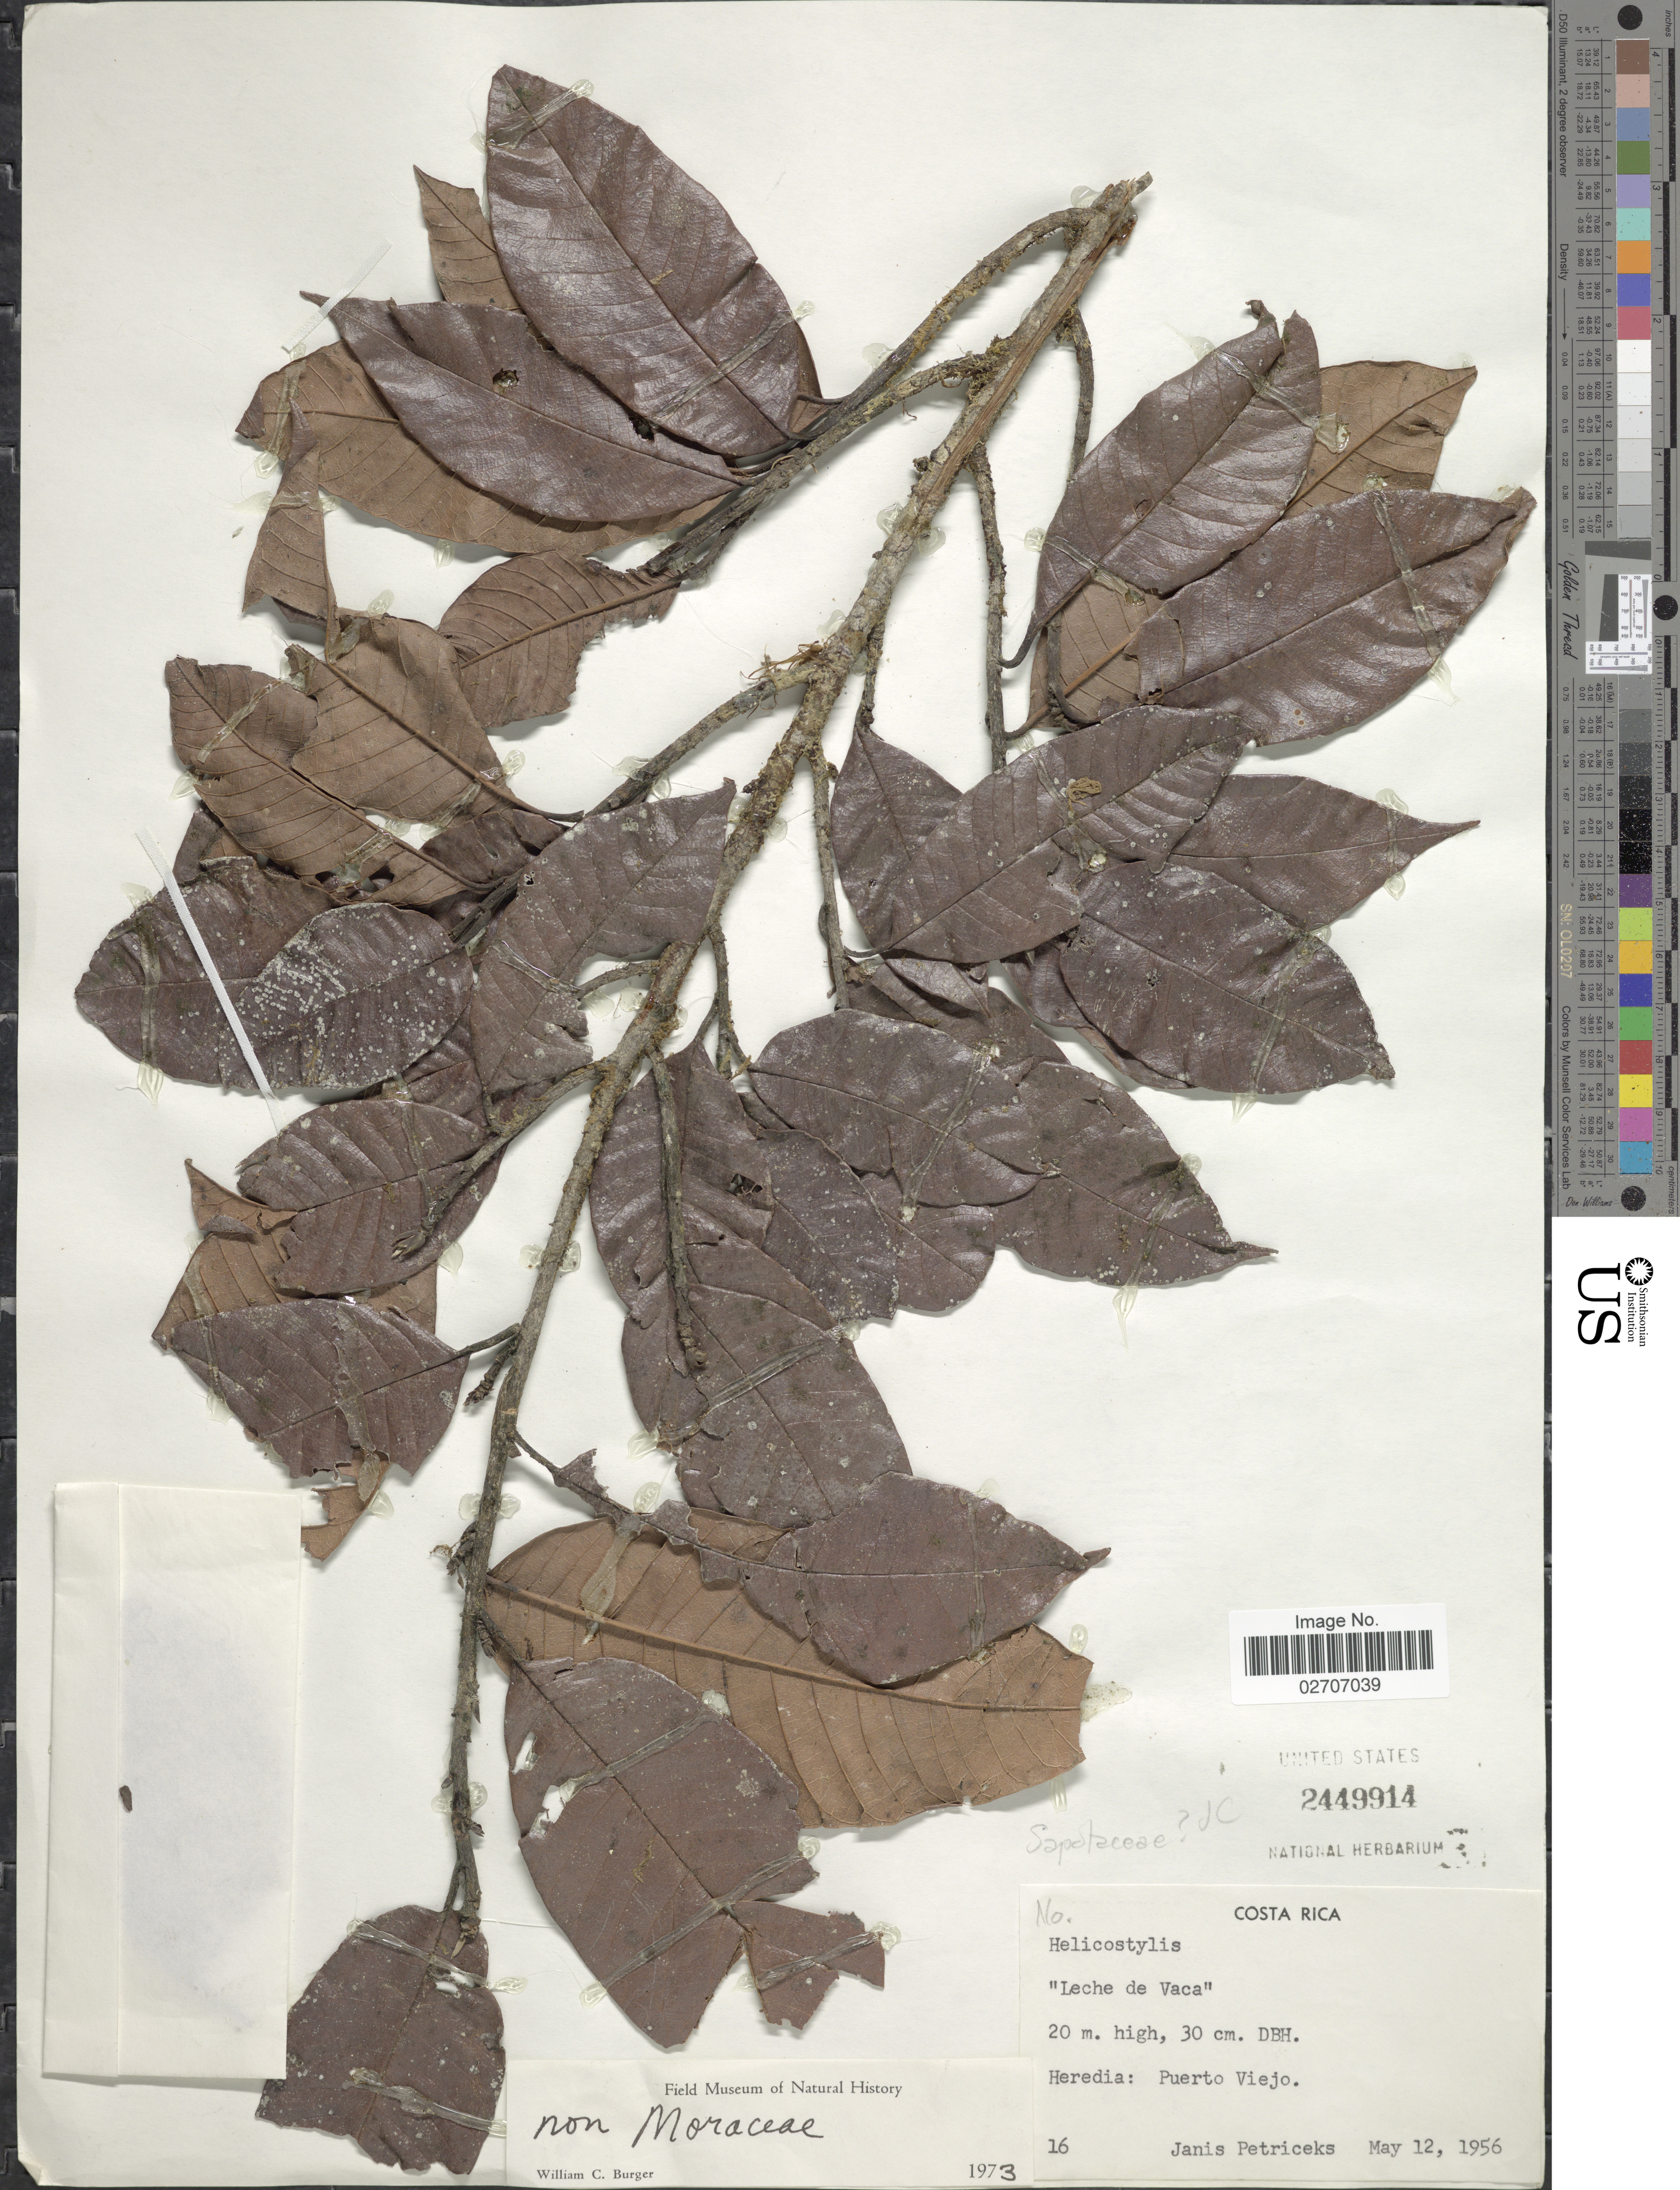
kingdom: Plantae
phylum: Tracheophyta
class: Magnoliopsida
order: Ericales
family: Sapotaceae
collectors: J. Petriceks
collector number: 16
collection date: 1956-05-12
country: Costa Rica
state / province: Heredia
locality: Puerto Viejo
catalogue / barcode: US 2449914